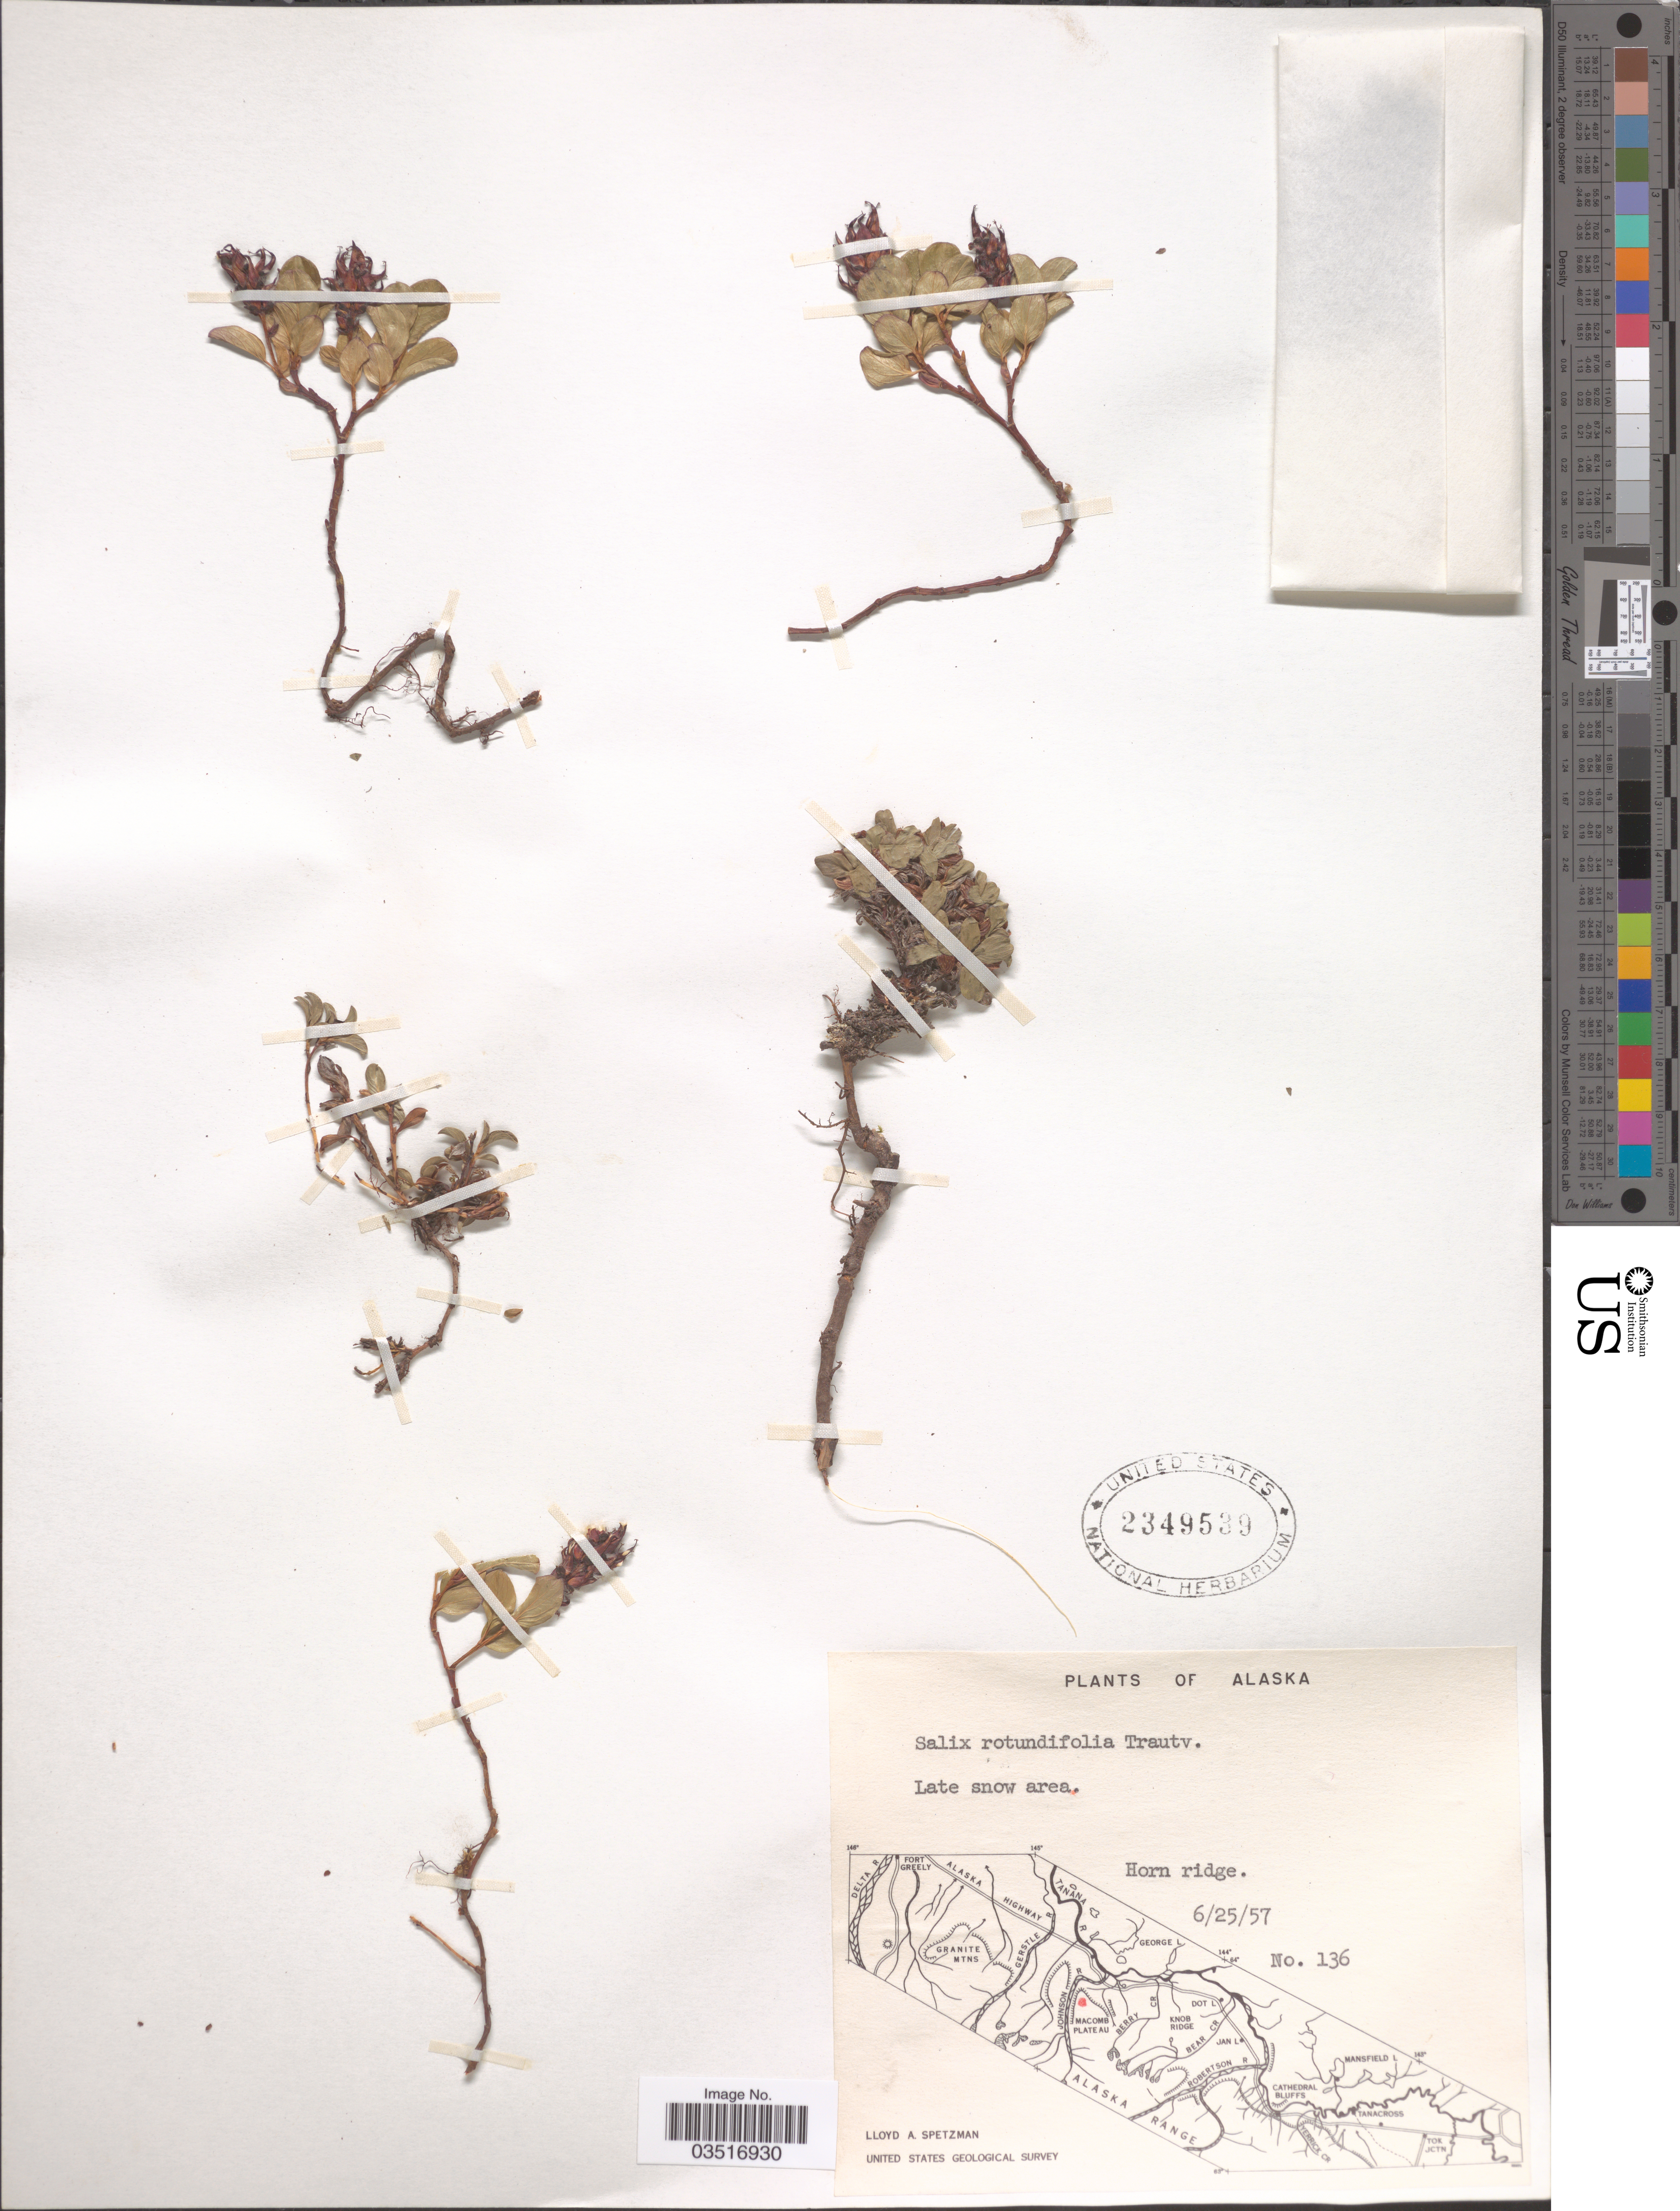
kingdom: Plantae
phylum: Tracheophyta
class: Magnoliopsida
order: Malpighiales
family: Salicaceae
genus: Salix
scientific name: Salix rotundifolia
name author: Trautv.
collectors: L. Spetzman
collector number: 136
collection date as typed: Transcribed d/m/y: 25/6/57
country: United States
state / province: Alaska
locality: Horn ridge.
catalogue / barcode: US 2349539